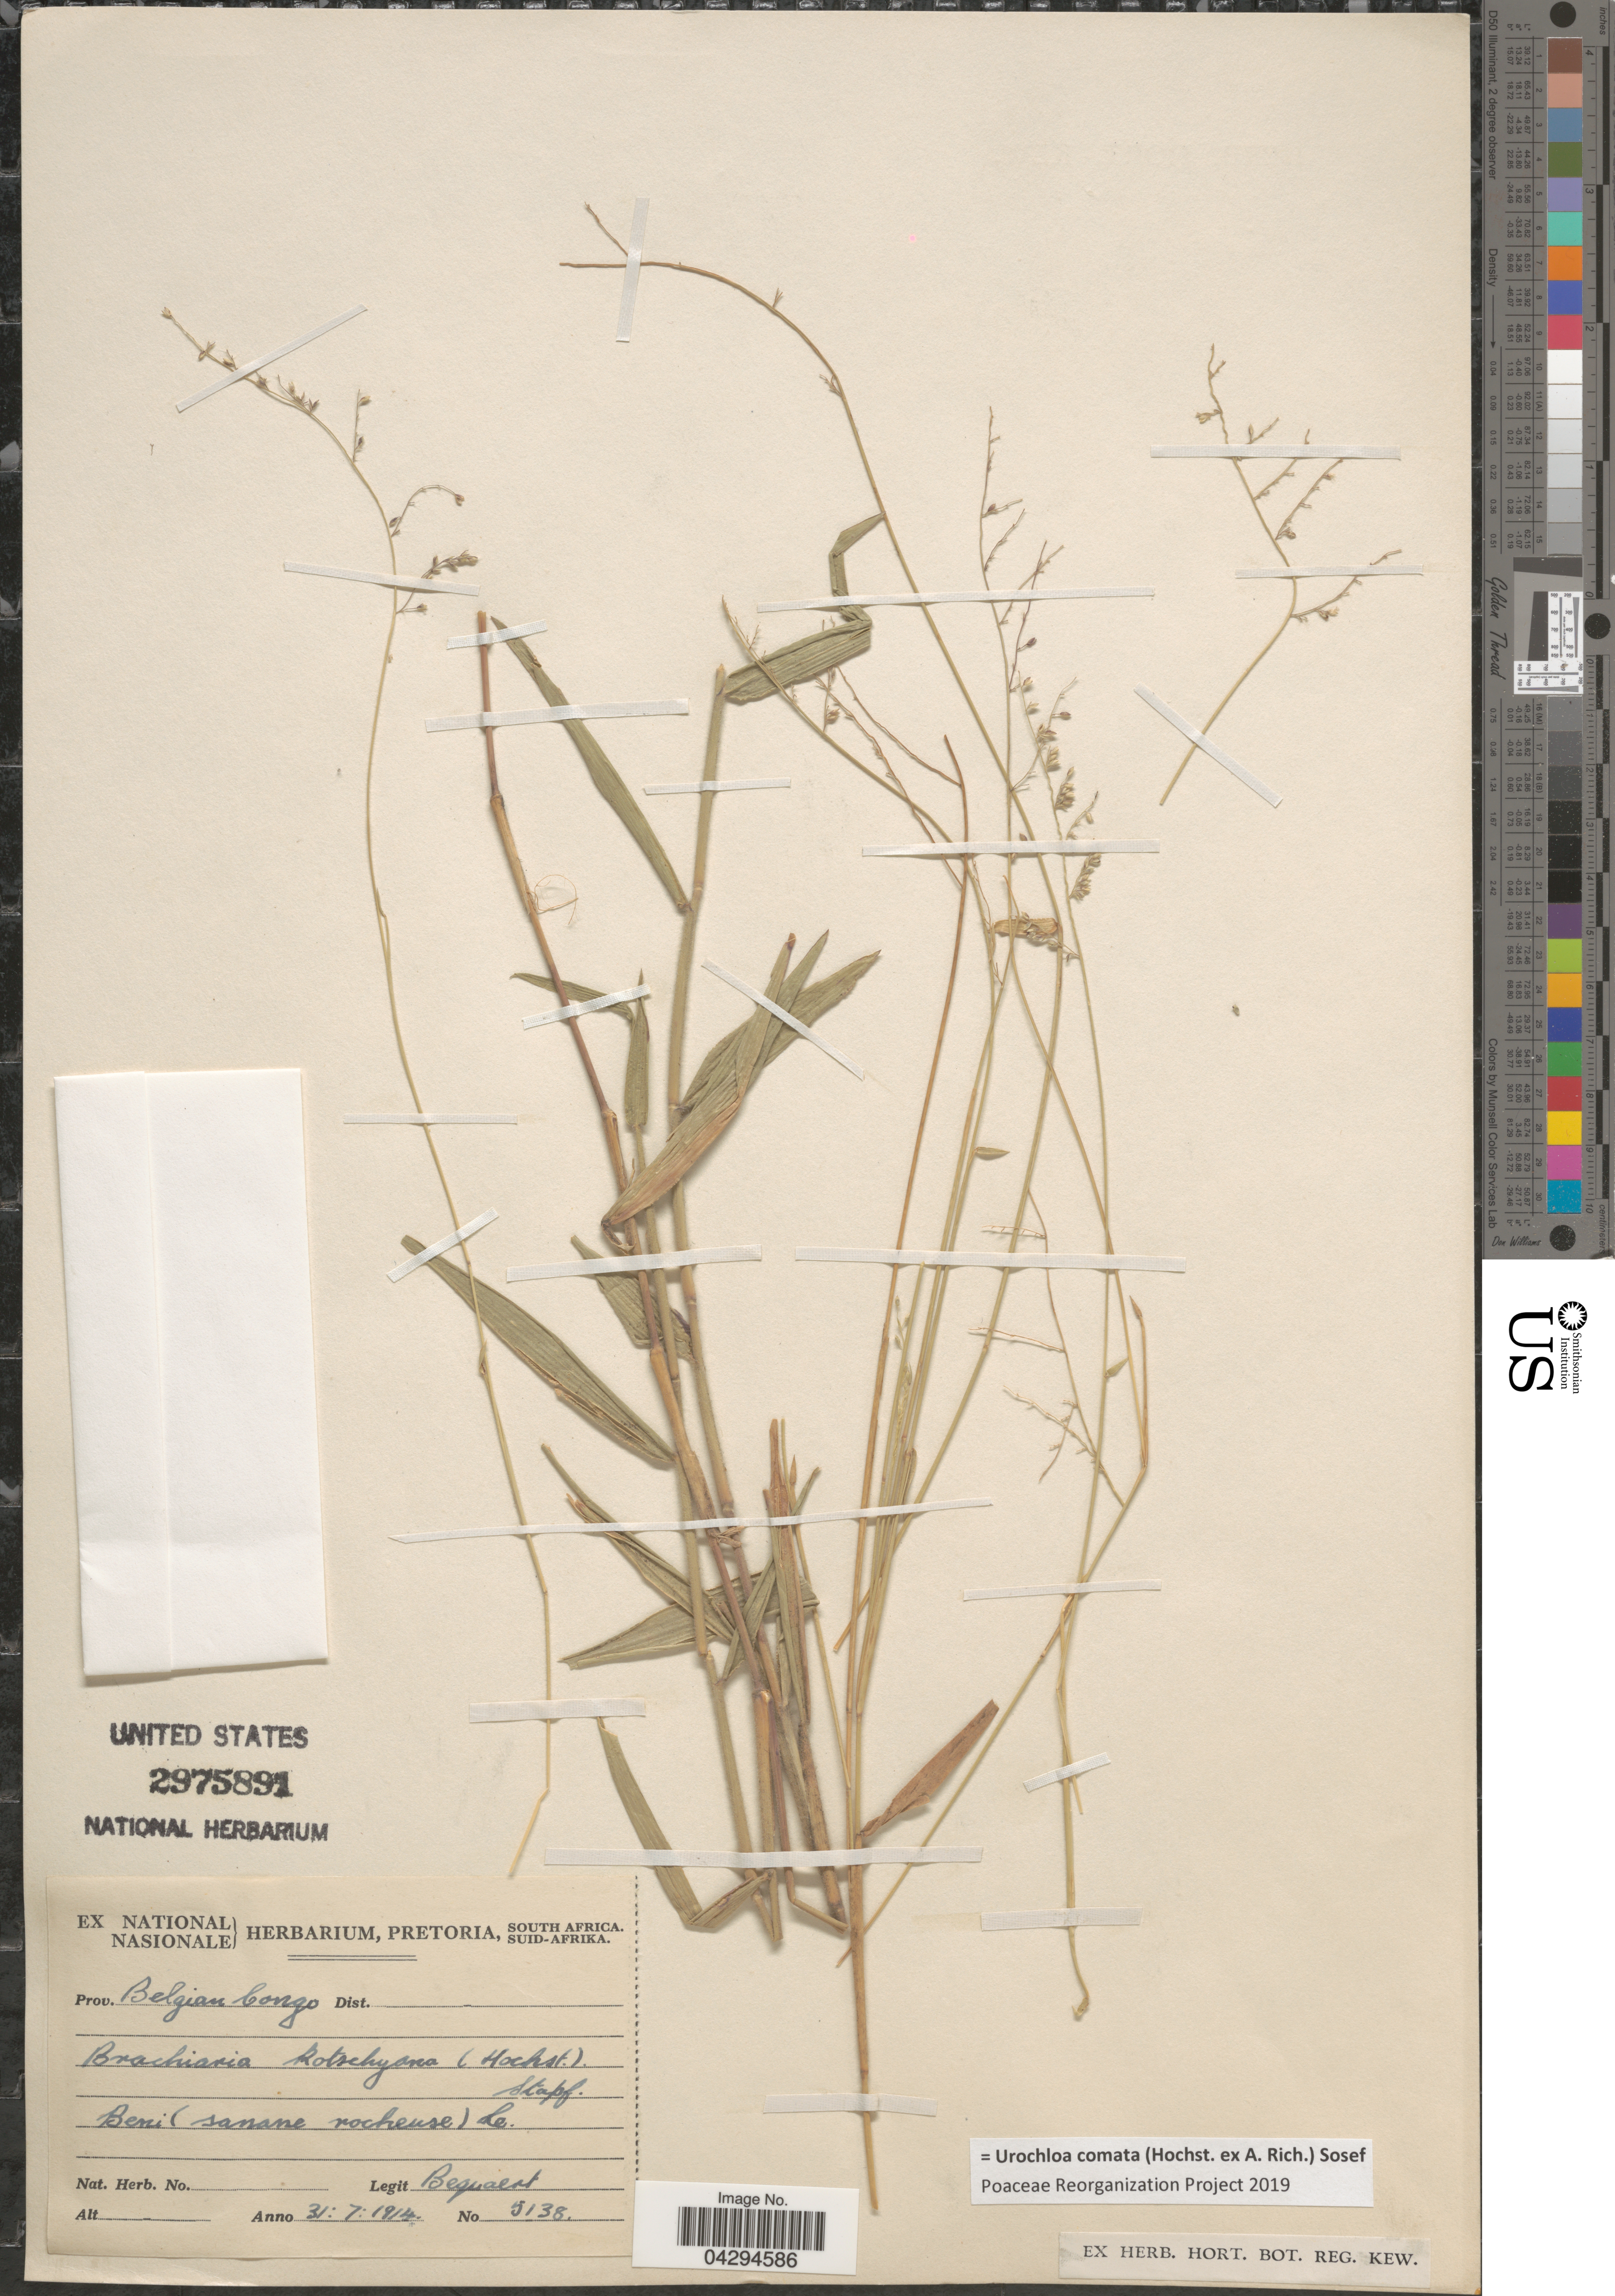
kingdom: Plantae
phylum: Tracheophyta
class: Liliopsida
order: Poales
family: Poaceae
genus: Urochloa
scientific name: Urochloa comata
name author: (Hochst. ex A. Rich.) Sosef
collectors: Bequaert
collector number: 5138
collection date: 1914-07-31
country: Congo, Democratic Republic of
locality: Prov. Belgian Congo. Beni (savane rocheuse) Le.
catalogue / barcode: US 2975891